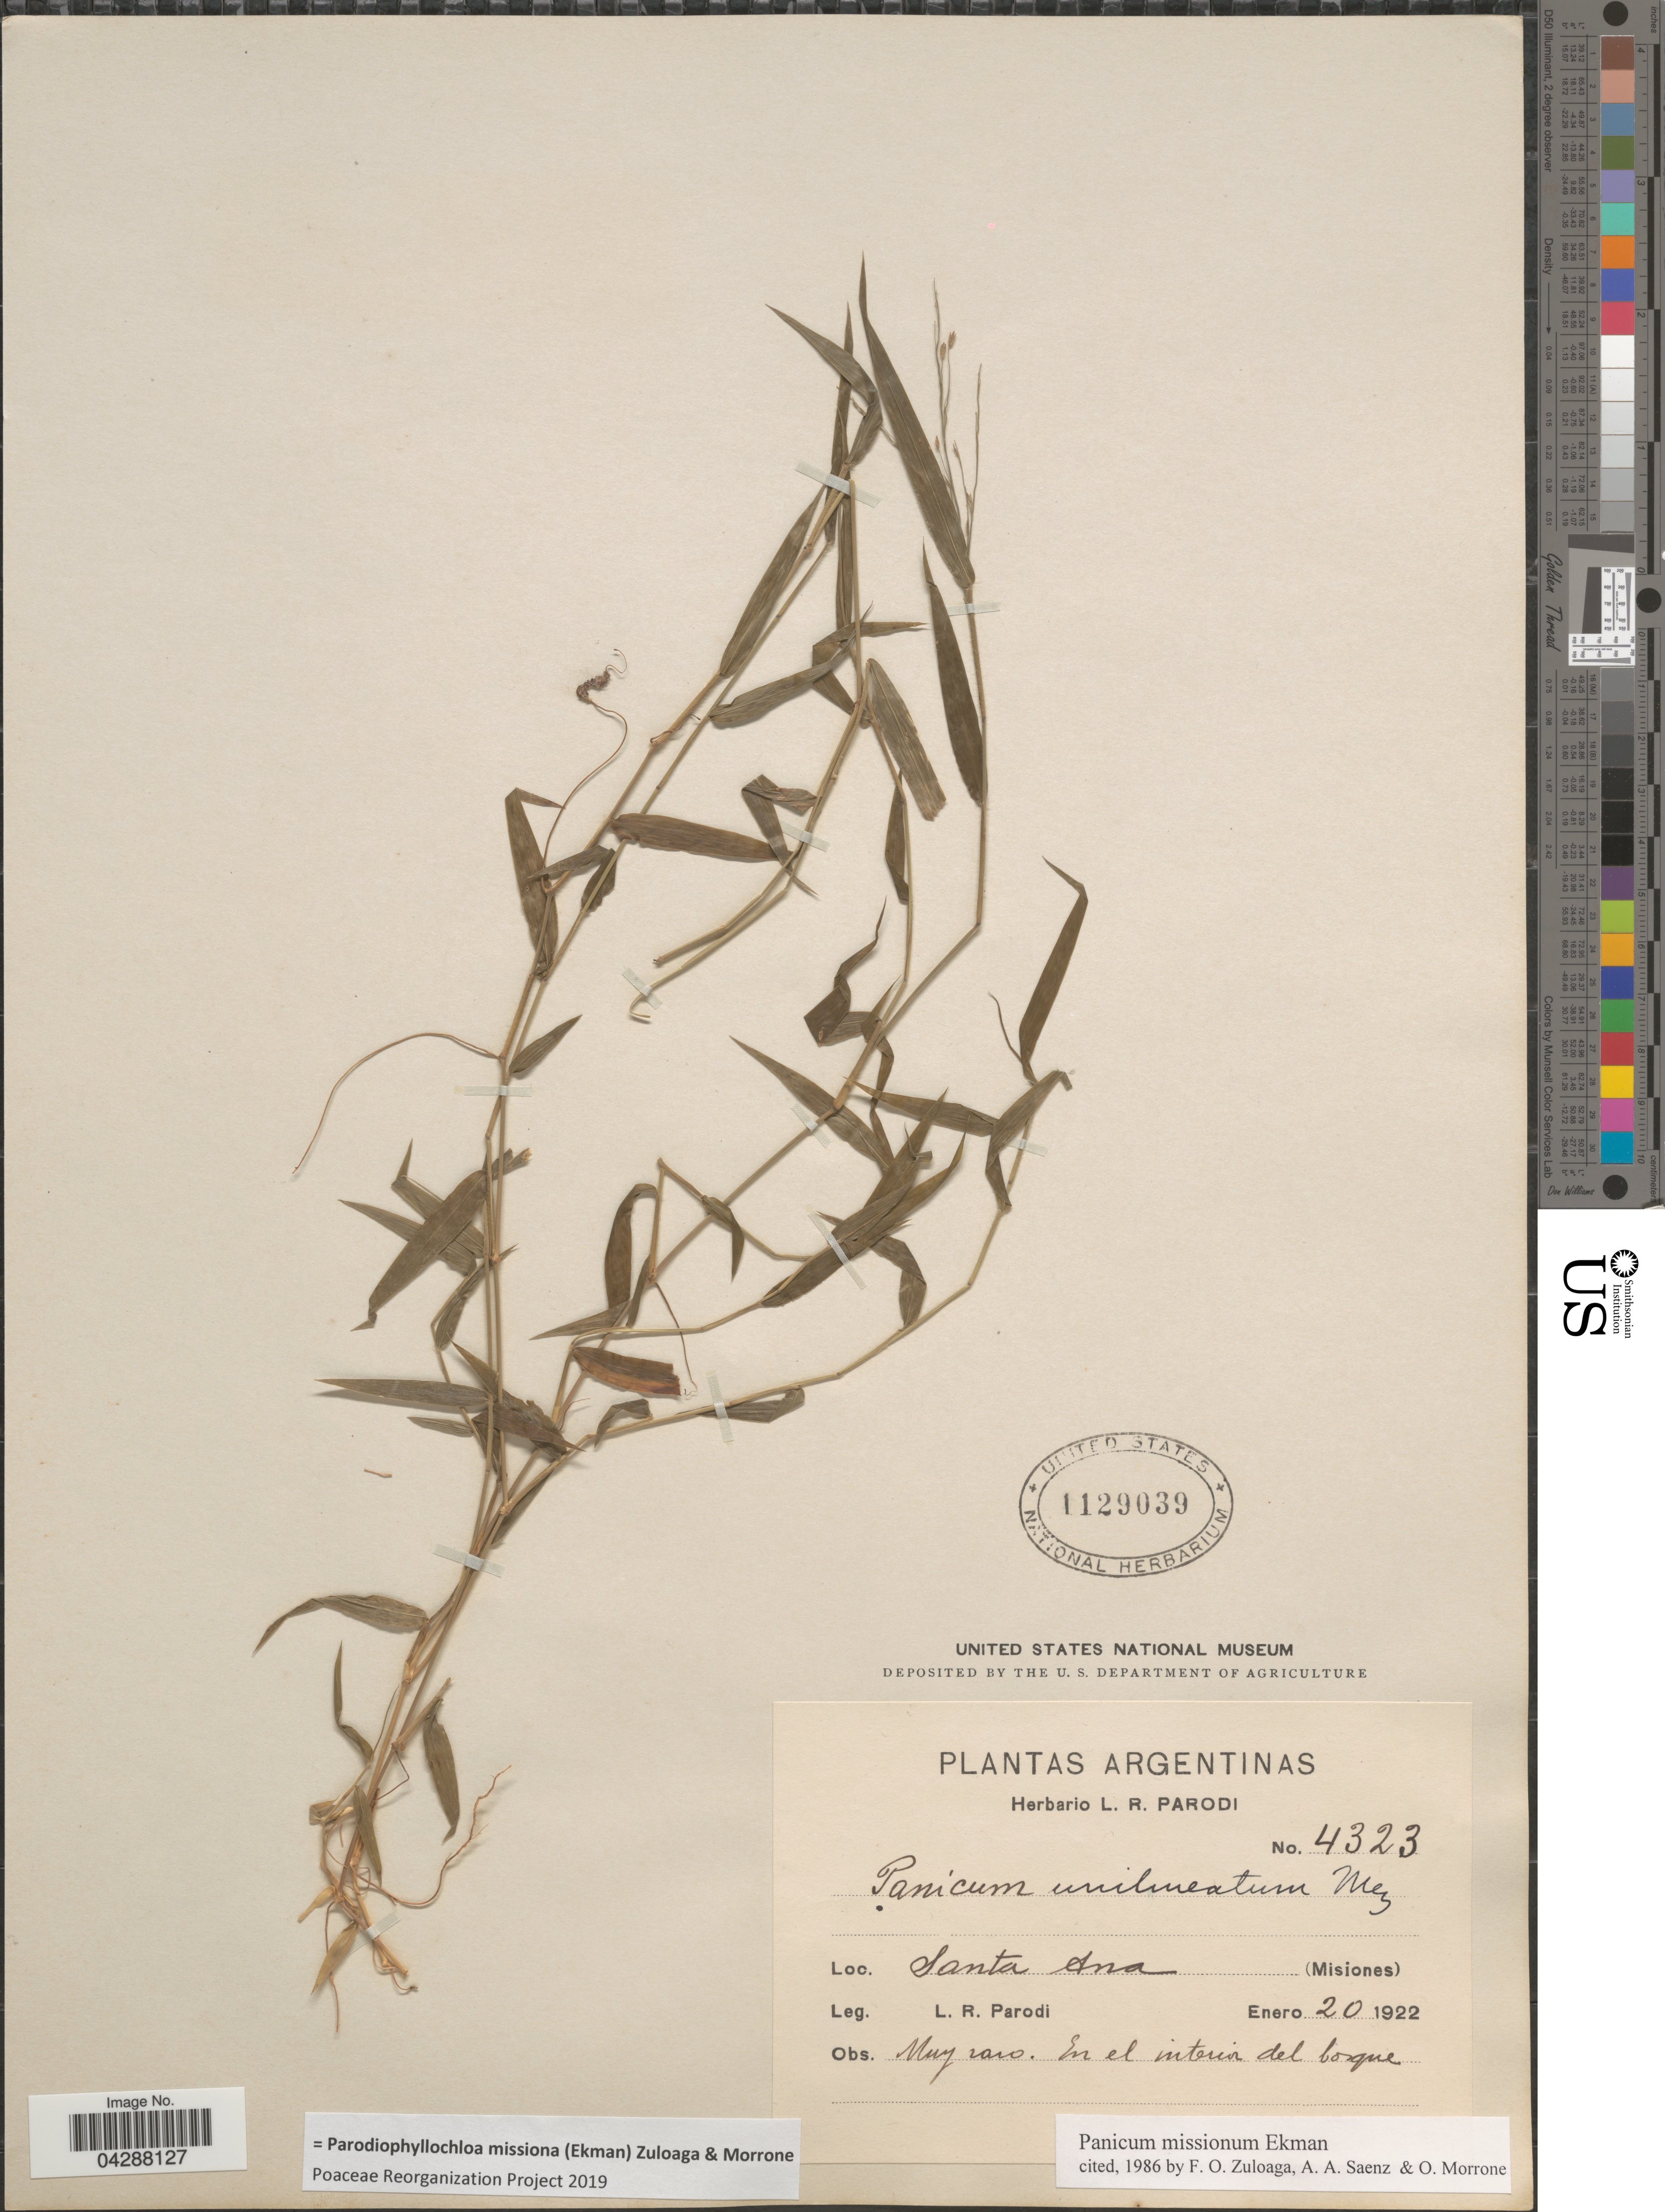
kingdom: Plantae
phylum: Tracheophyta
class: Liliopsida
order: Poales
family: Poaceae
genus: Parodiophyllochloa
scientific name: Parodiophyllochloa missiona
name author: (Ekman) Zuloaga & Morrone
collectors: L. R. Parodi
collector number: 4323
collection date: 1922-01-20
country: Argentina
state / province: Misiones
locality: Santa Ana.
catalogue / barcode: US 1129039